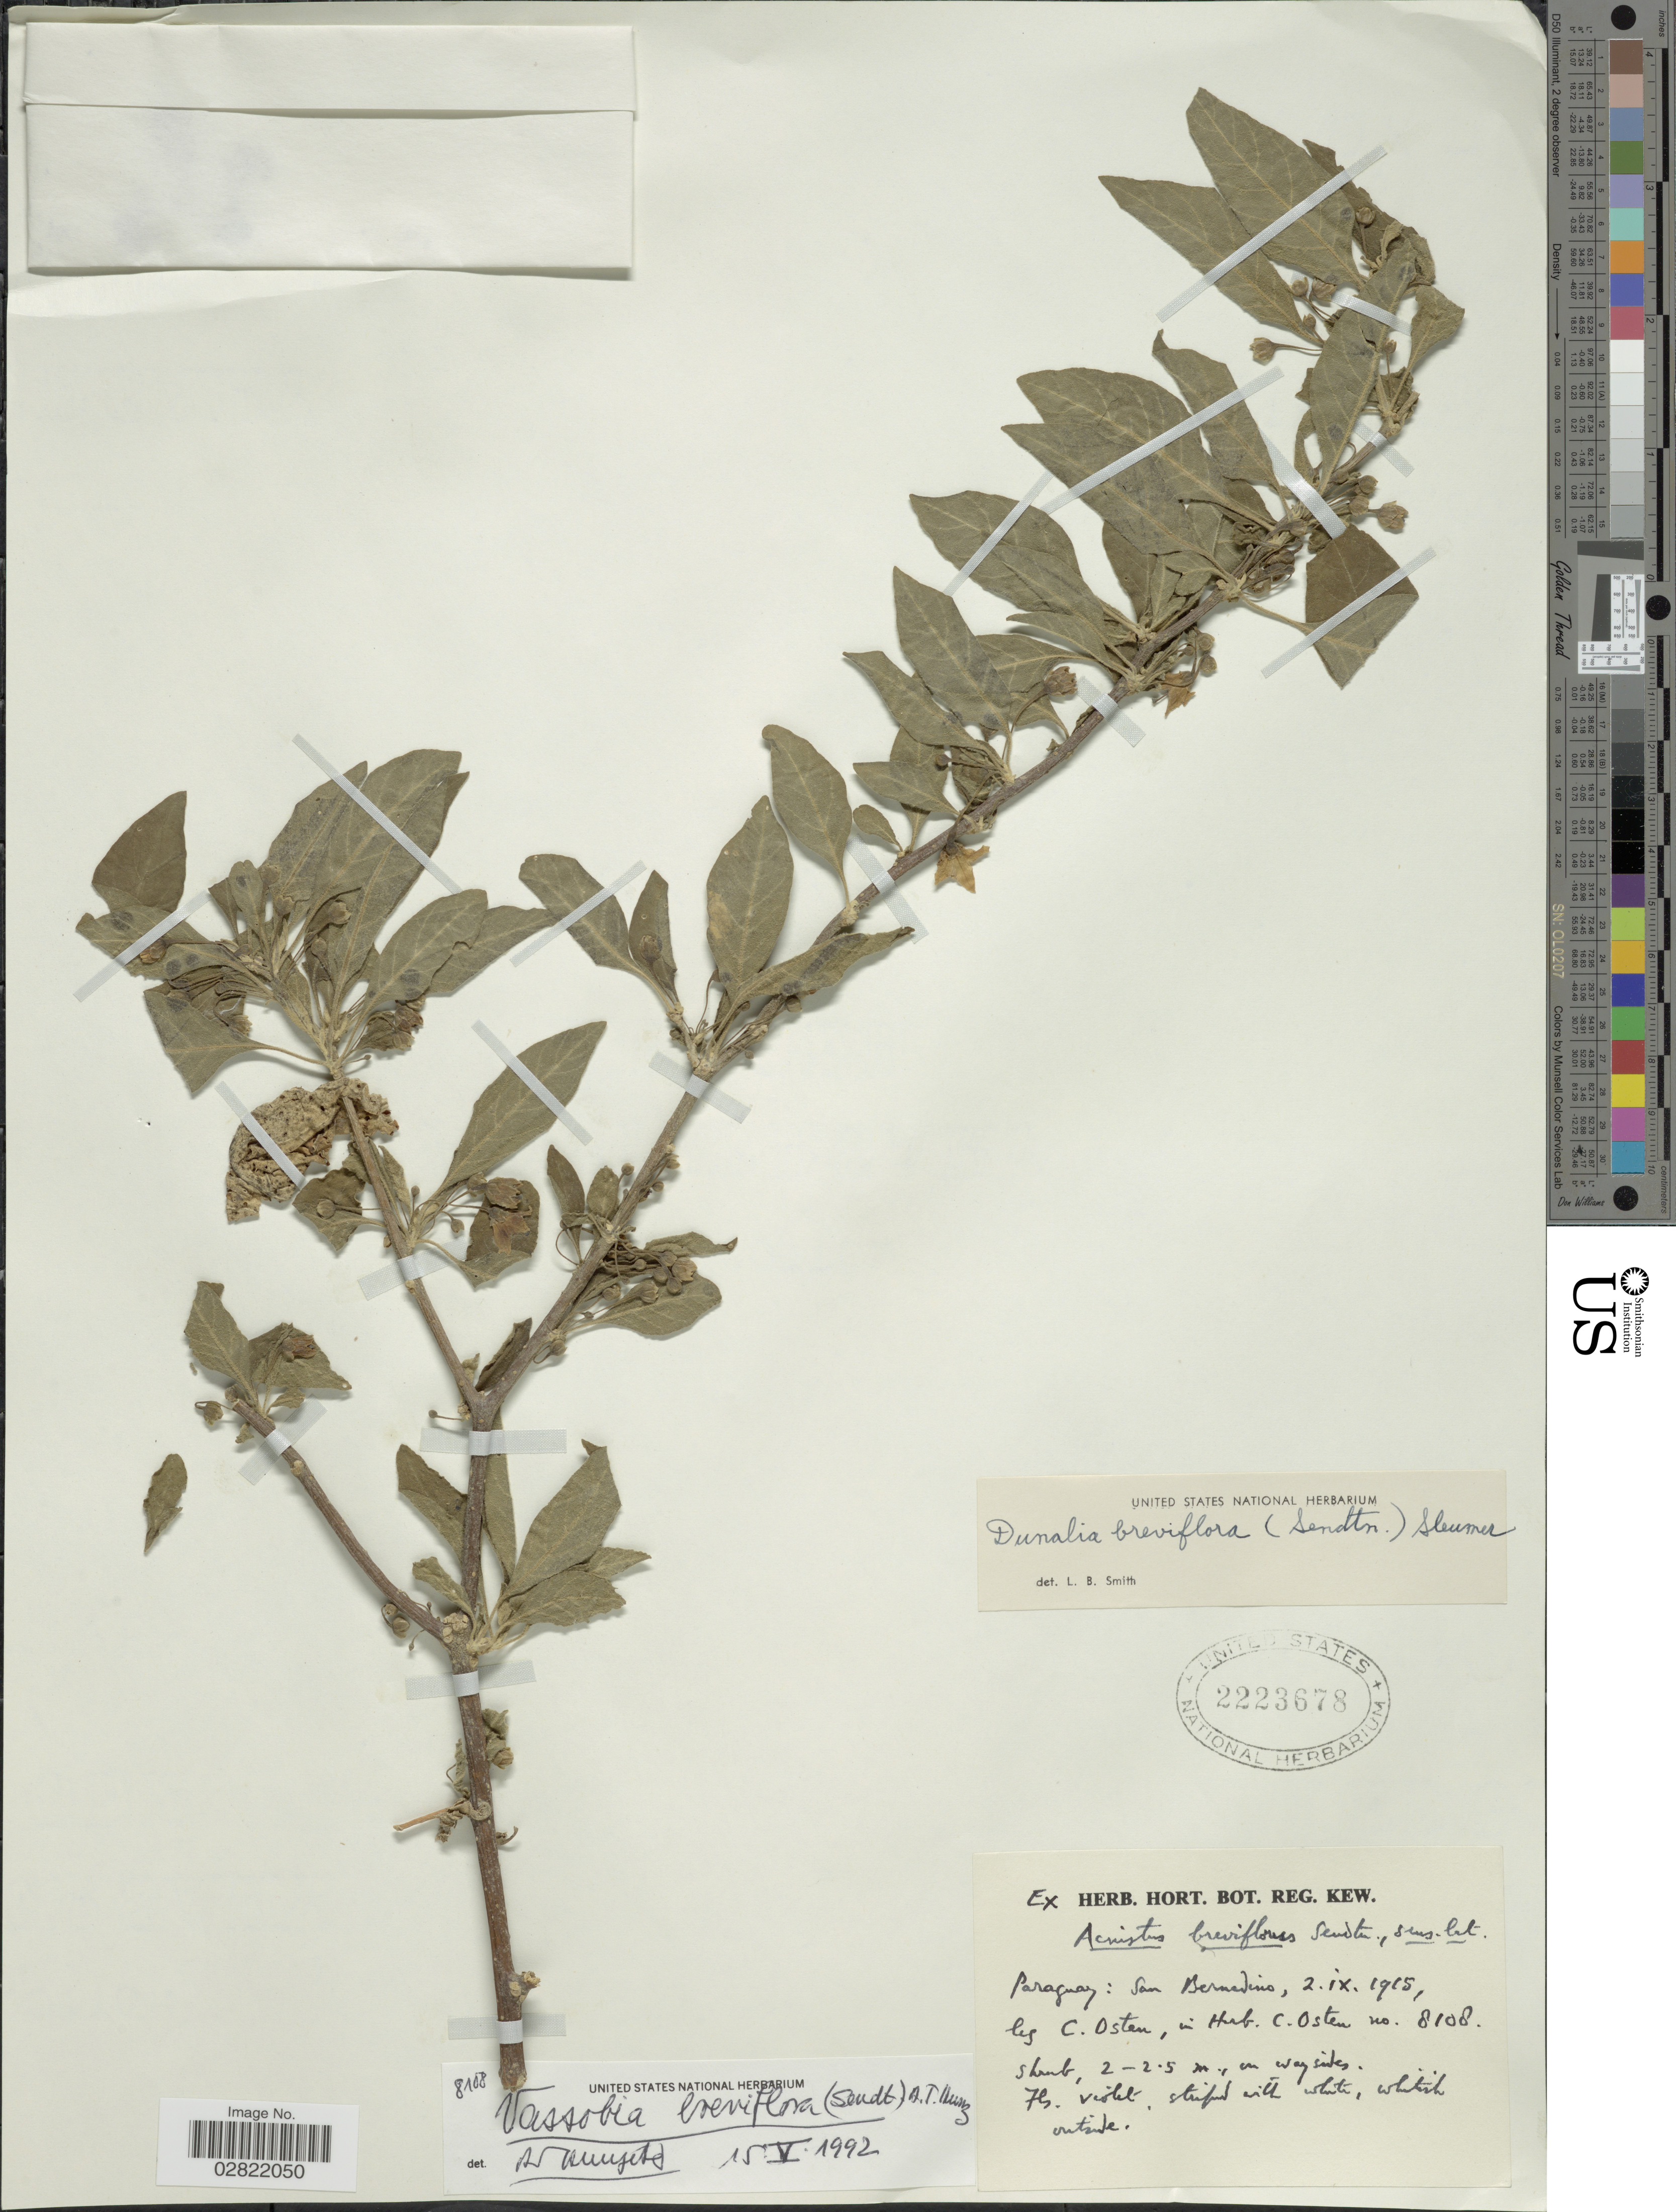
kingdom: Plantae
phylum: Tracheophyta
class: Magnoliopsida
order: Solanales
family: Solanaceae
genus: Vassobia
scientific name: Vassobia breviflora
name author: (Sendt.) Hunz.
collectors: C. Osten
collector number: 8108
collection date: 1915-09-02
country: Paraguay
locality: San Bernadino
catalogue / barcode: US 2223678